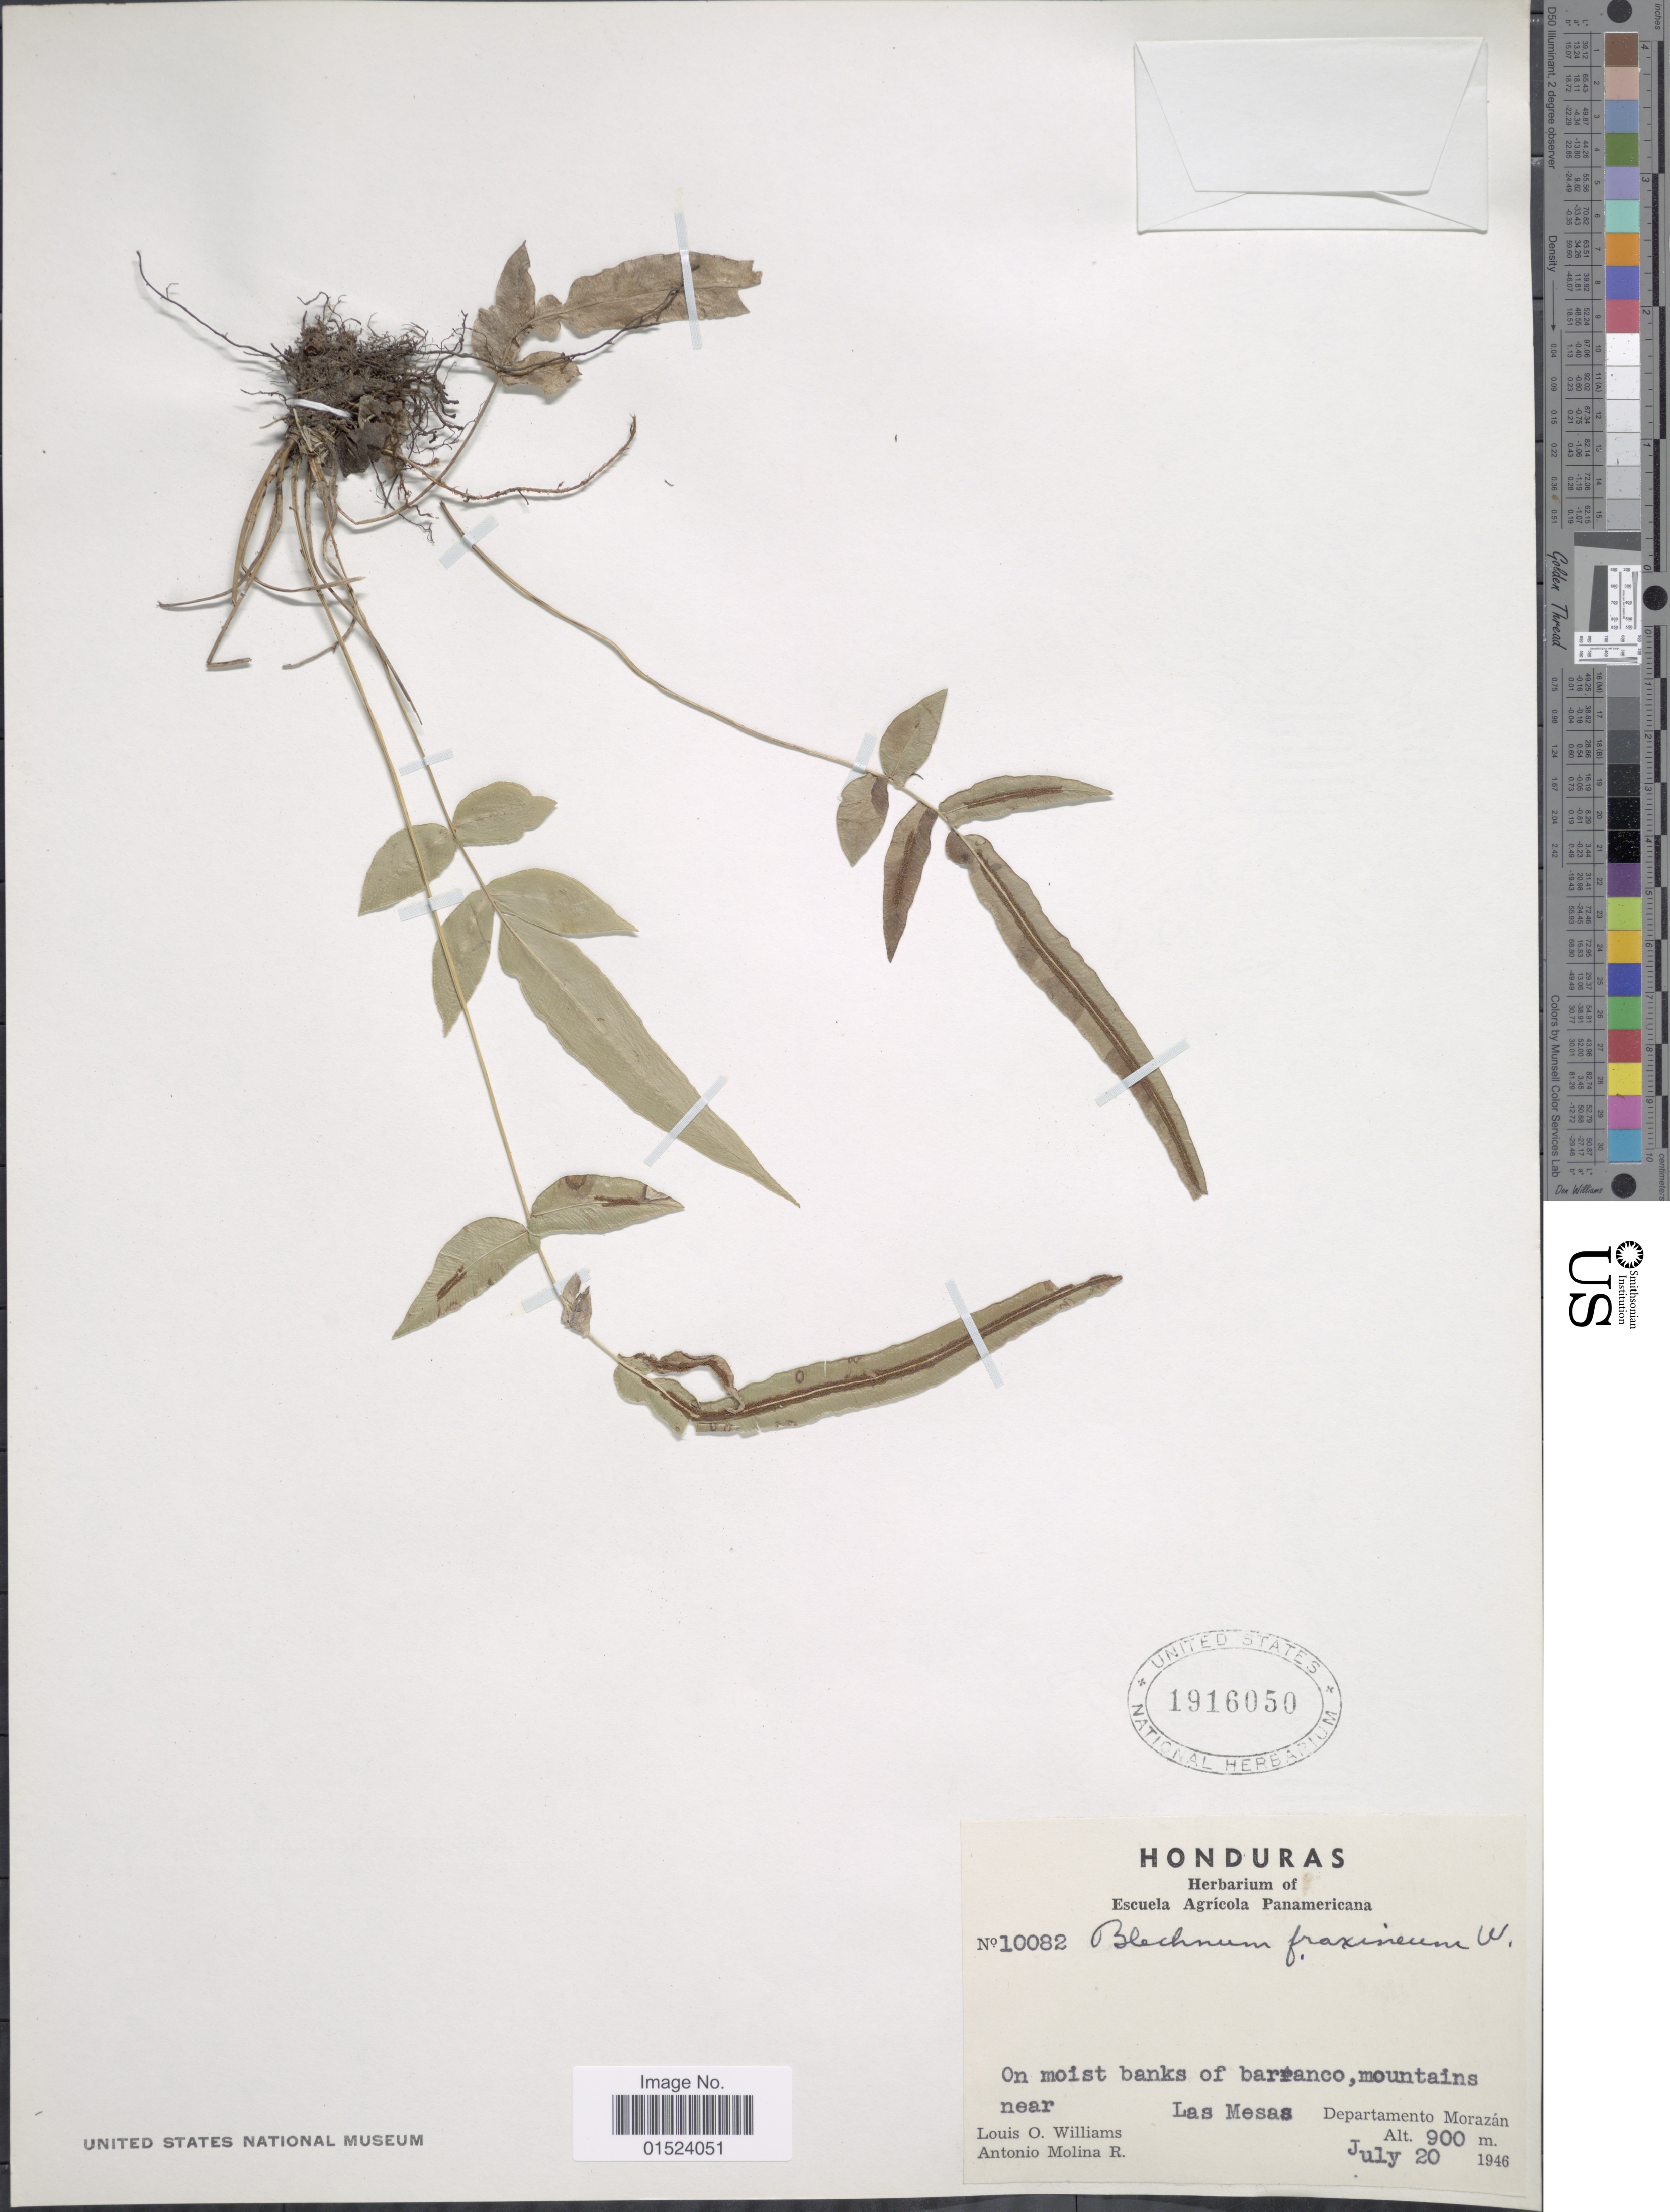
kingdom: Plantae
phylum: Tracheophyta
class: Polypodiopsida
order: Polypodiales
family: Blechnaceae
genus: Blechnum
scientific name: Blechnum gracile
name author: Kaulf.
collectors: L. O. Williams & A. Molina R.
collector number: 10082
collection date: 1946-07-20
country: Honduras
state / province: Fco. Morazán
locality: On moist banks of barranco, mountains near Las Mesas, departamento Morazan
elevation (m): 900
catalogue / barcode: US 1916050